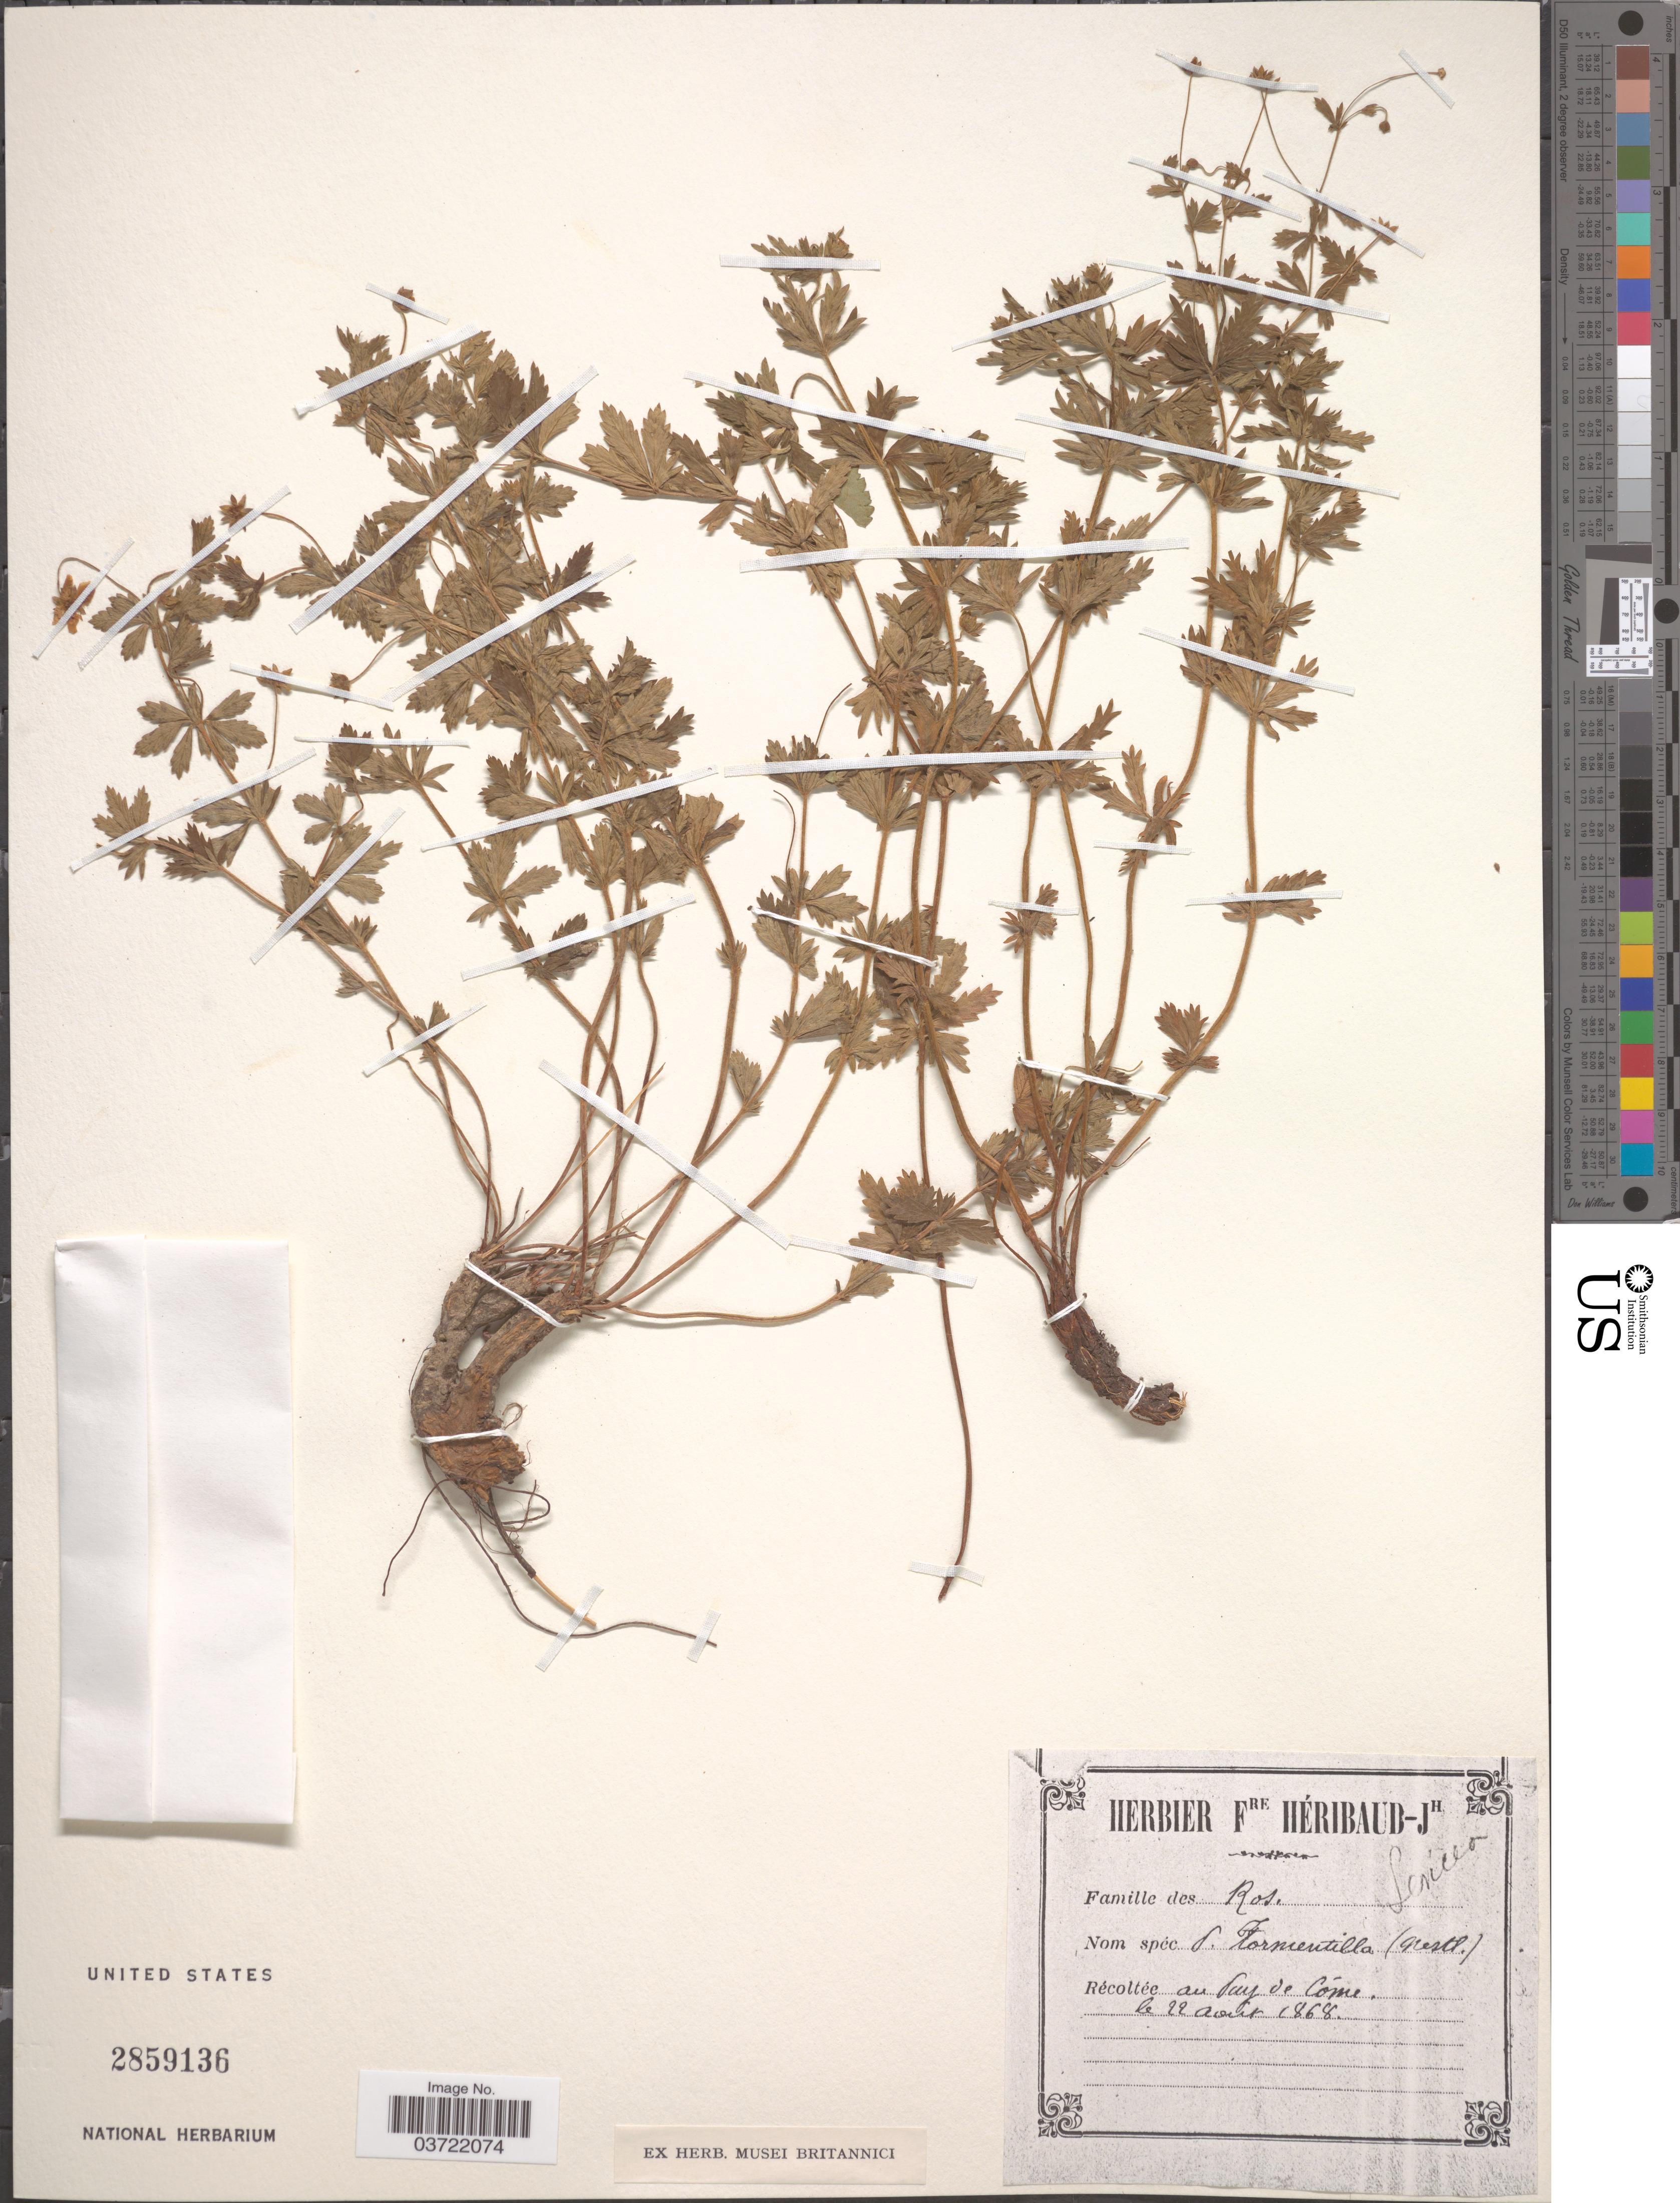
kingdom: Plantae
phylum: Tracheophyta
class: Liliopsida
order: Poales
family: Juncaceae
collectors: Ex herb. Heribaud-Joseph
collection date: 1868-08-22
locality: Au Puy de Cóme. [interpreted]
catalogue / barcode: US 2859136